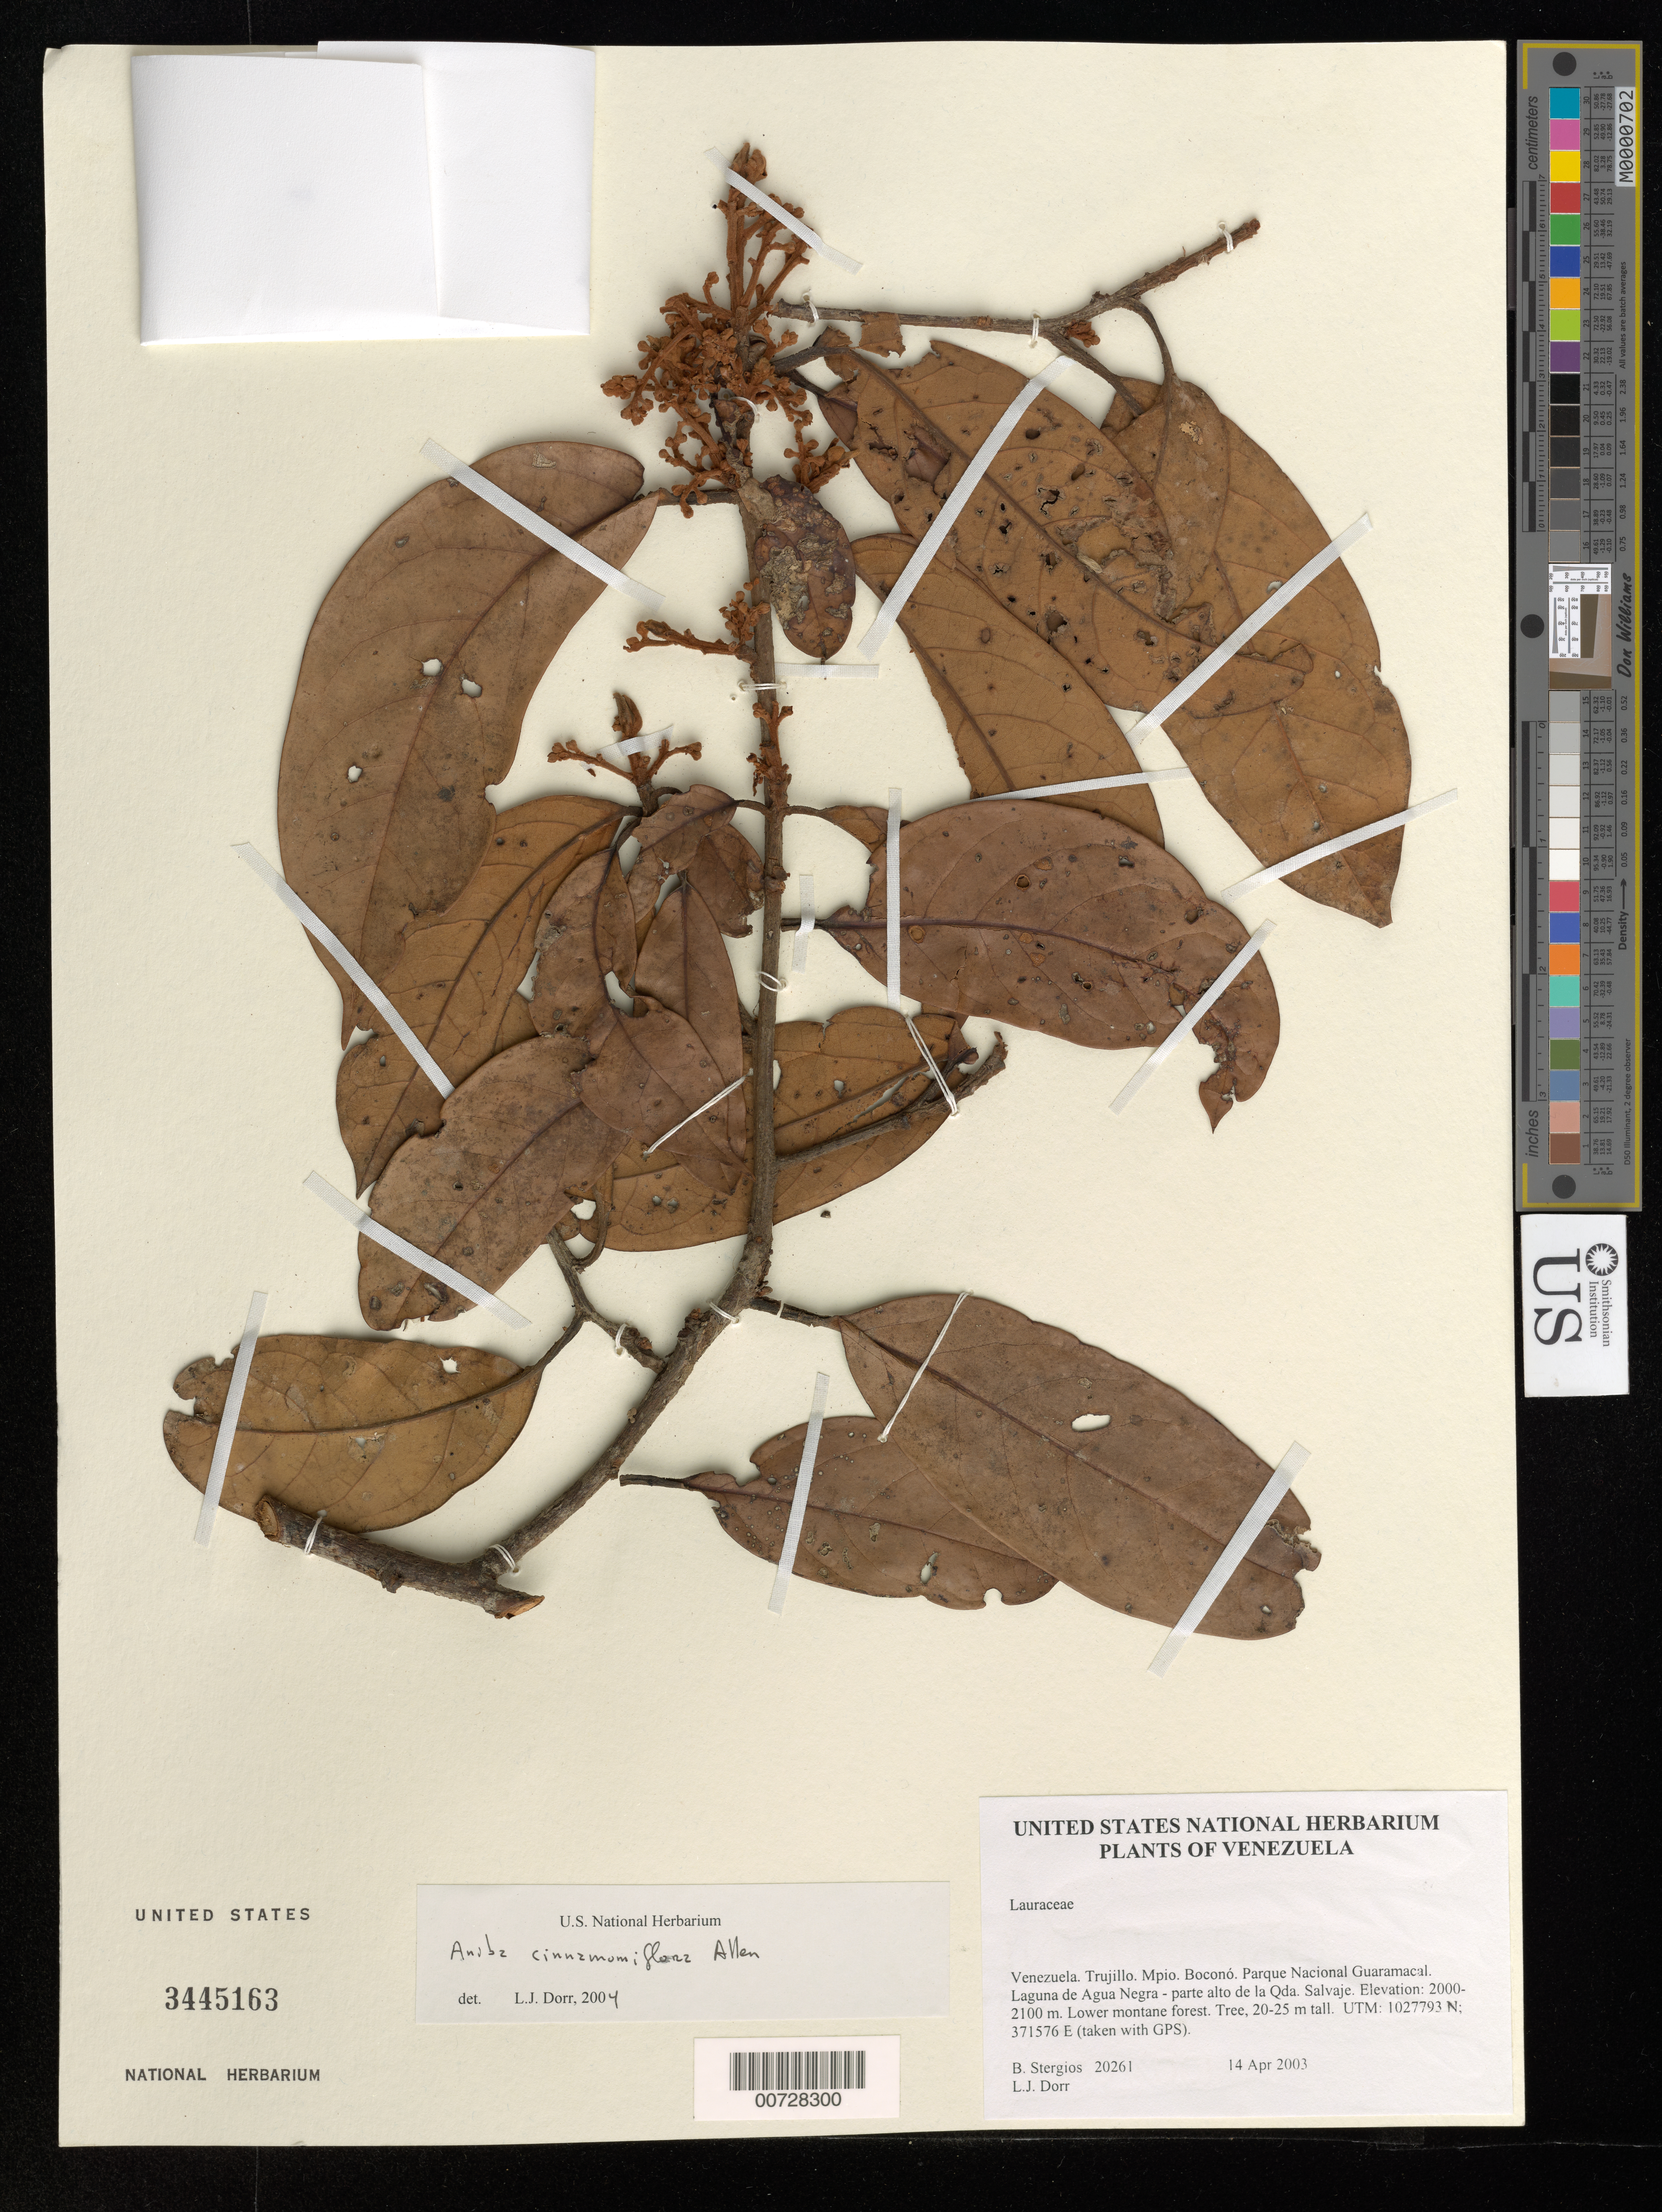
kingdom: Plantae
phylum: Tracheophyta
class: Magnoliopsida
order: Laurales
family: Lauraceae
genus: Aniba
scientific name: Aniba cinnamomiflora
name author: C.K. Allen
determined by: Dorr, L. J., (BOT), Smithsonian Institution - National Museum of Natural History (UNITED STATES)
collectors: B. G. Stergios & L. J. Dorr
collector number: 20261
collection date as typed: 14 Apr 2003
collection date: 2003-04-14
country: Venezuela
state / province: Trujillo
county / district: Boconó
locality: Parque Nacional Guaramacal. Laguna de Agua Negra - parte alto de la Qda. Salvaje.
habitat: Lower montane forest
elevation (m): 2000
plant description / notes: PORT, US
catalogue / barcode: US 3445163